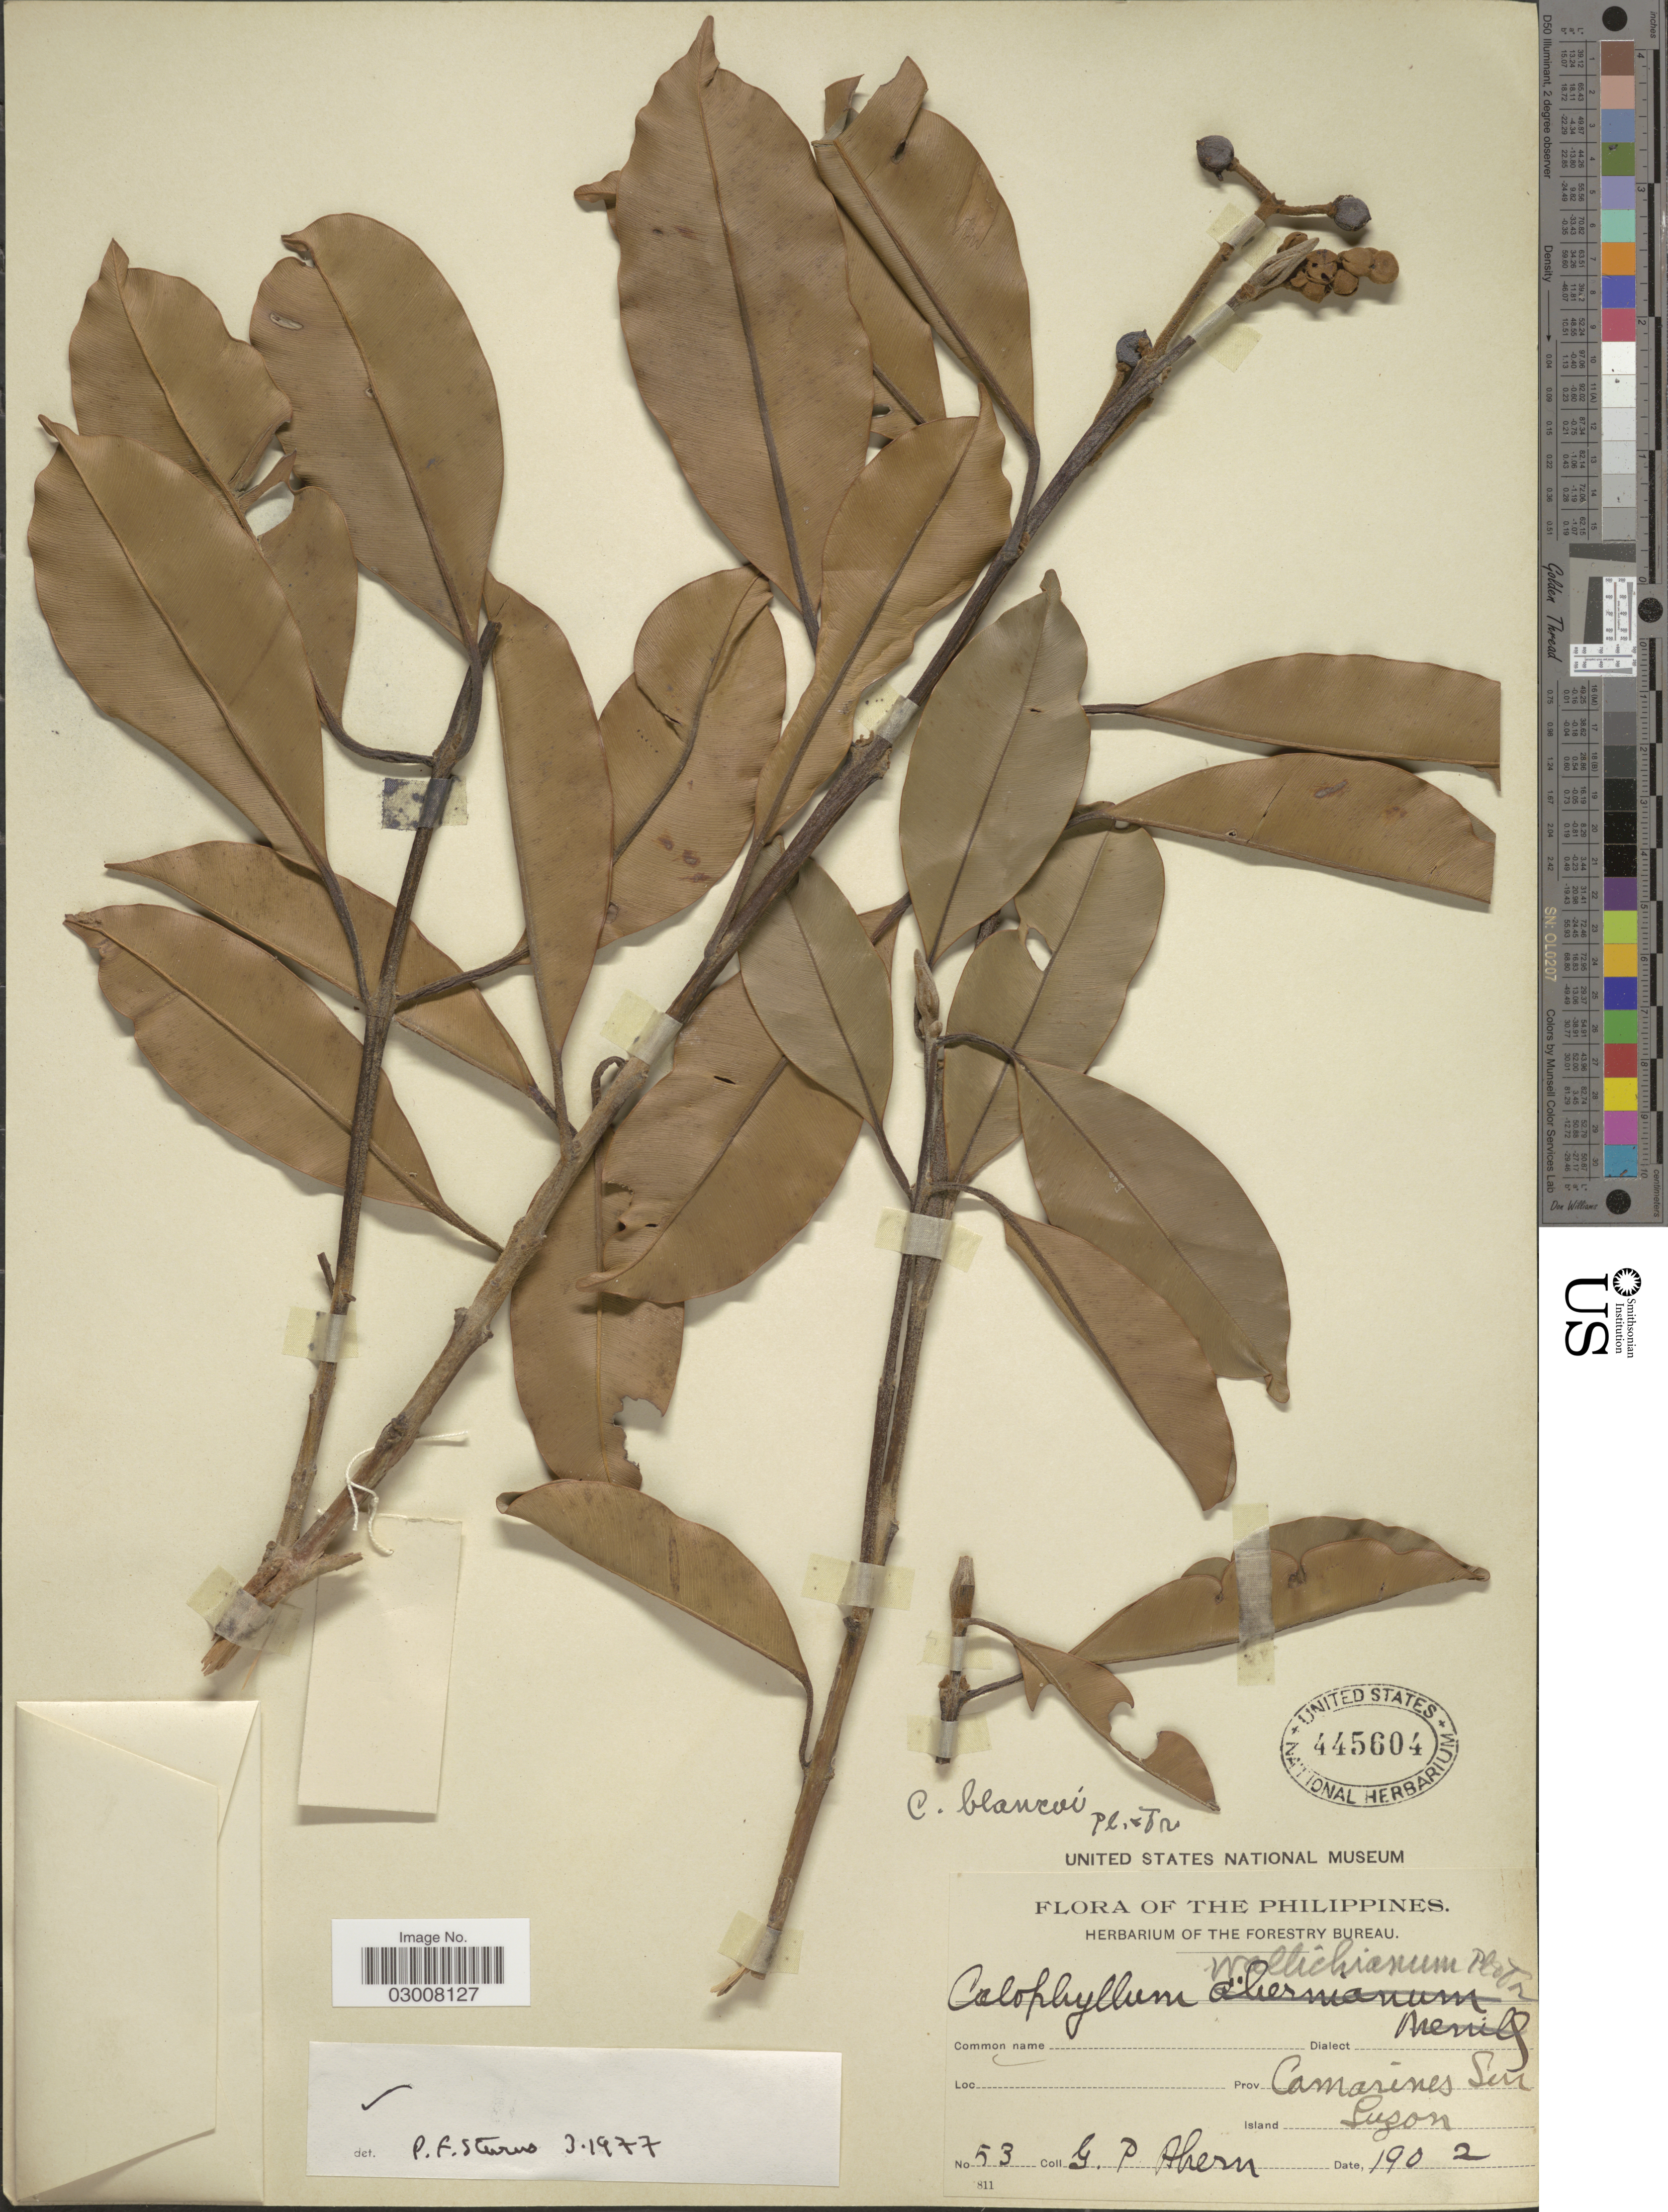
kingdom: Plantae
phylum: Tracheophyta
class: Magnoliopsida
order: Malpighiales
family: Calophyllaceae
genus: Calophyllum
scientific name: Calophyllum blancoi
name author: Planch. & Triana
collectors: G. Ahern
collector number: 53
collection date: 1902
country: Philippines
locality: Prov. Camarines Sur., Island Luzon.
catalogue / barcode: US 445604